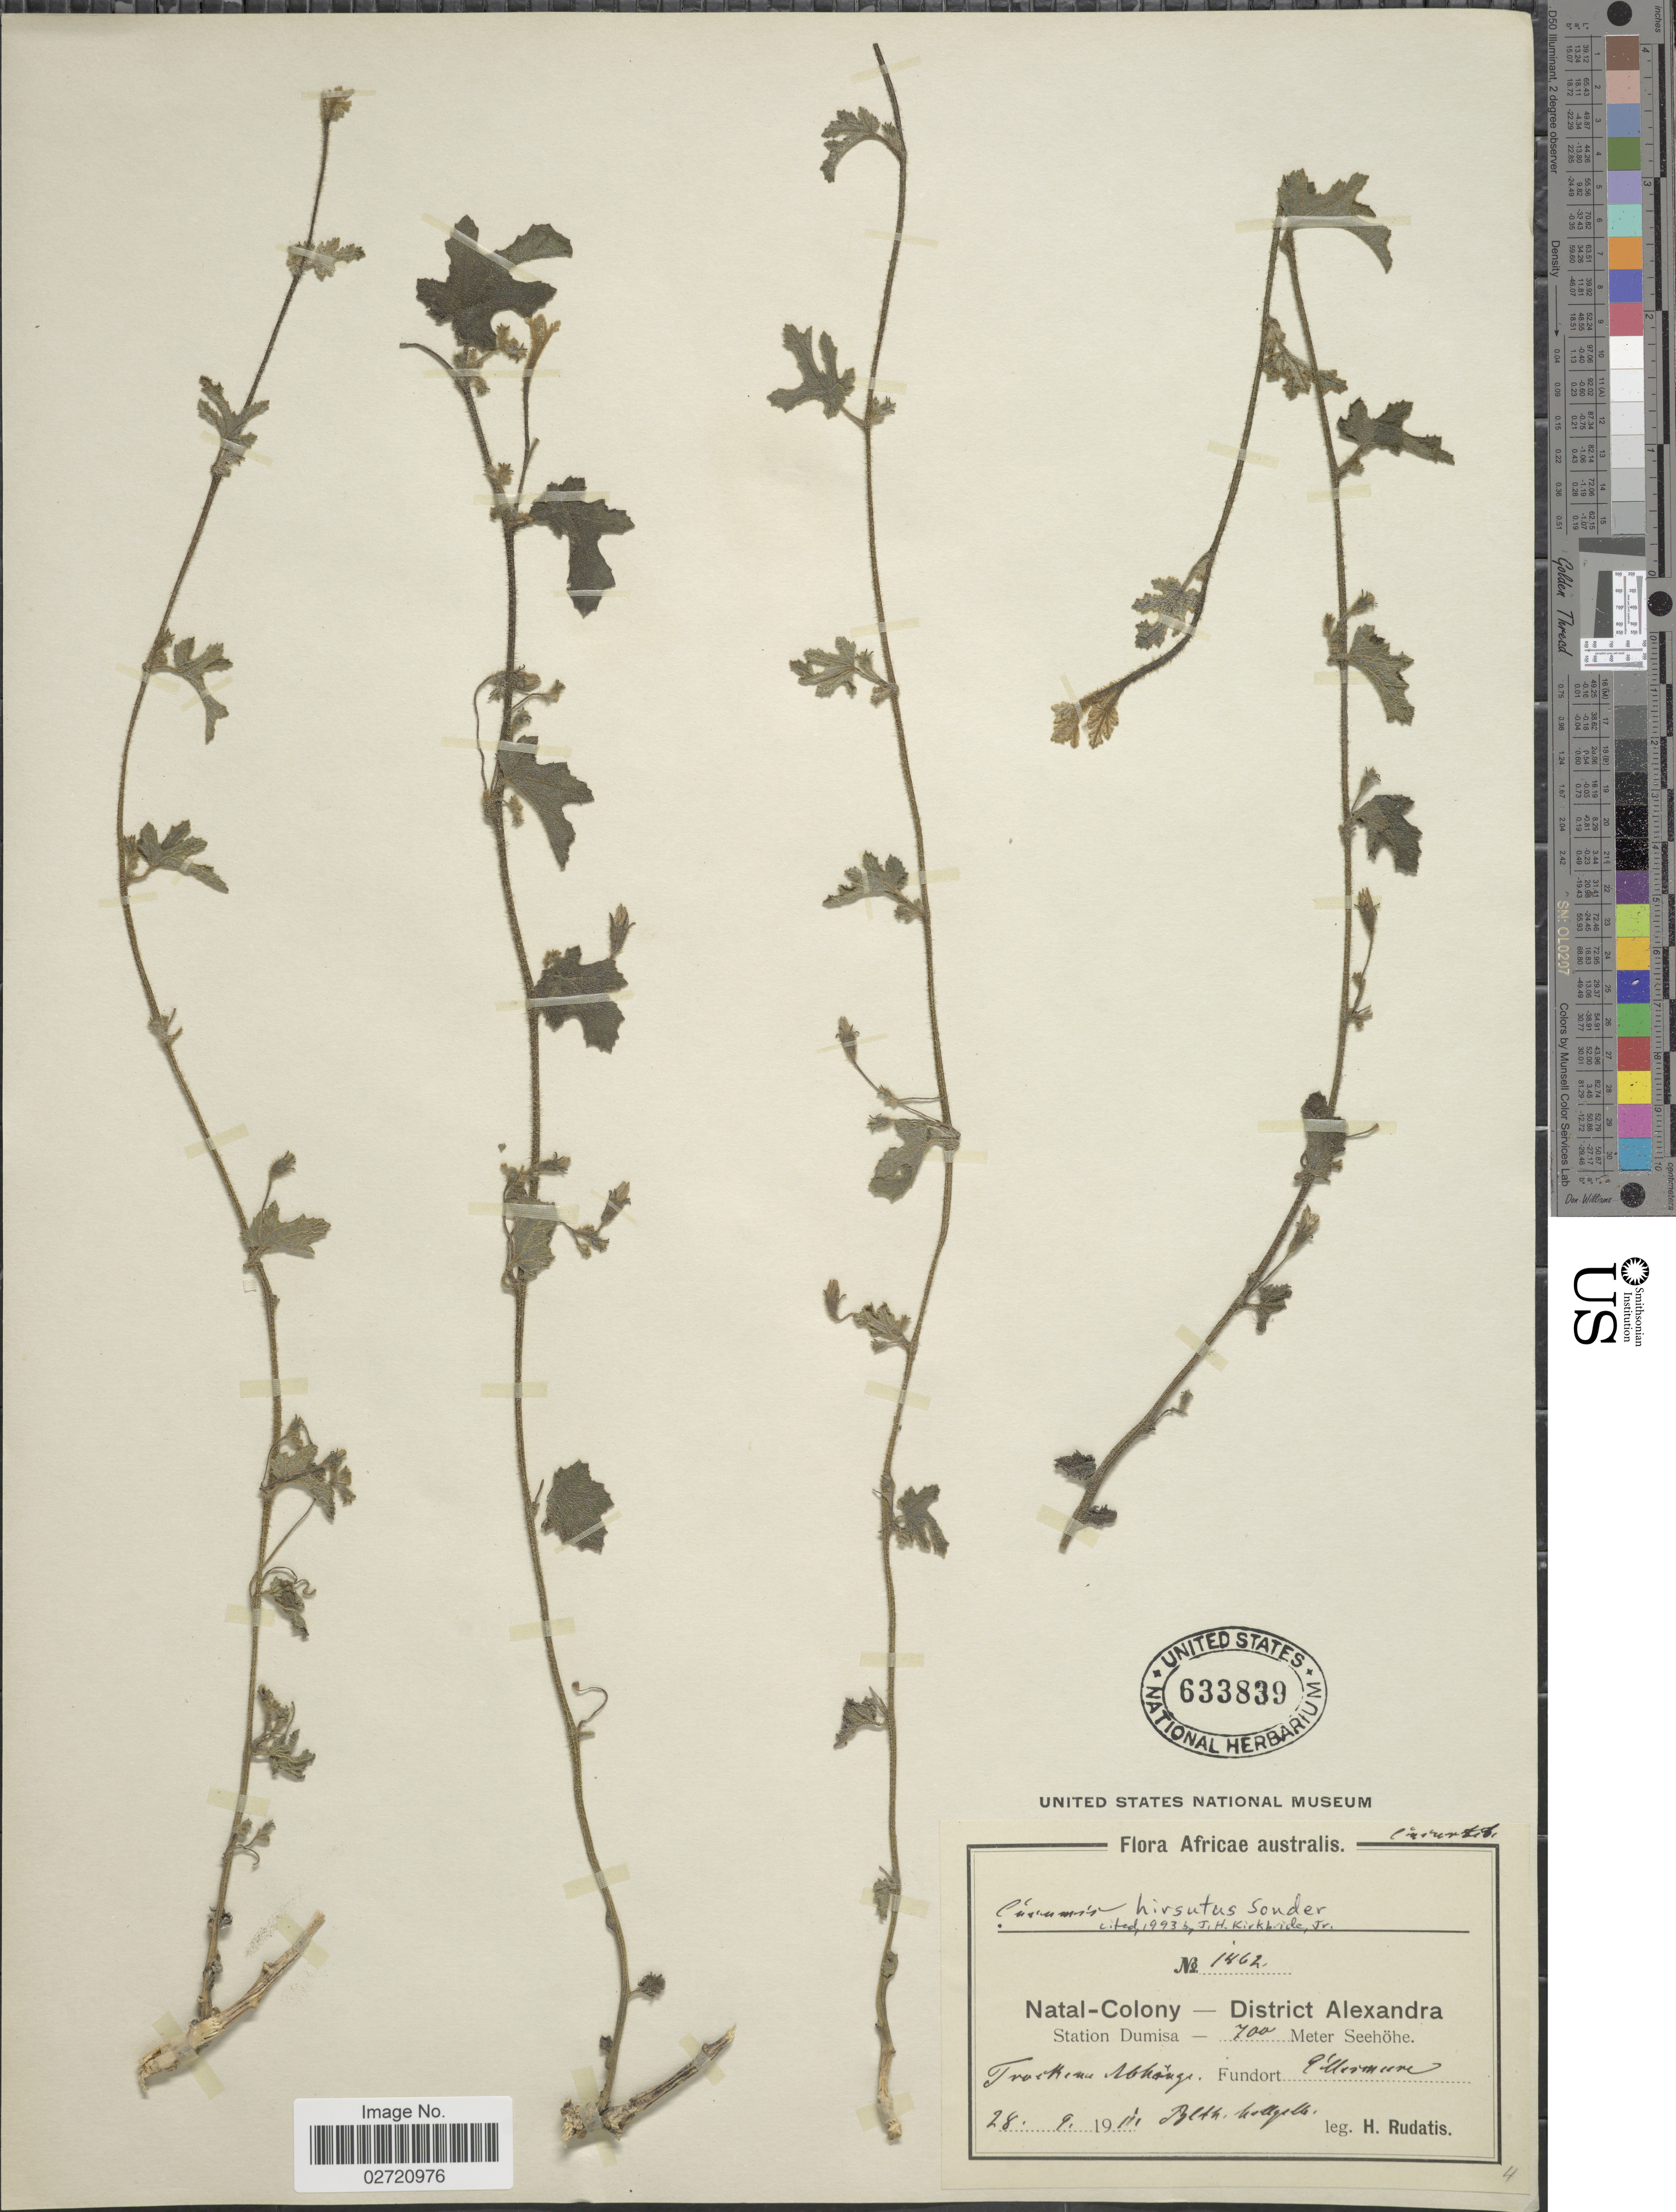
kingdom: Plantae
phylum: Tracheophyta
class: Magnoliopsida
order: Cucurbitales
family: Cucurbitaceae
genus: Cucumis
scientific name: Cucumis hirsutus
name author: Sond.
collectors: H. Rudatis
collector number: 1462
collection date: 1911-09-28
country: South Africa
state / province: KwaZulu-Natal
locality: Natal-Colony - District Alexandra, Station Dumisa. Ellesmere.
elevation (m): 700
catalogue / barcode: US 633839